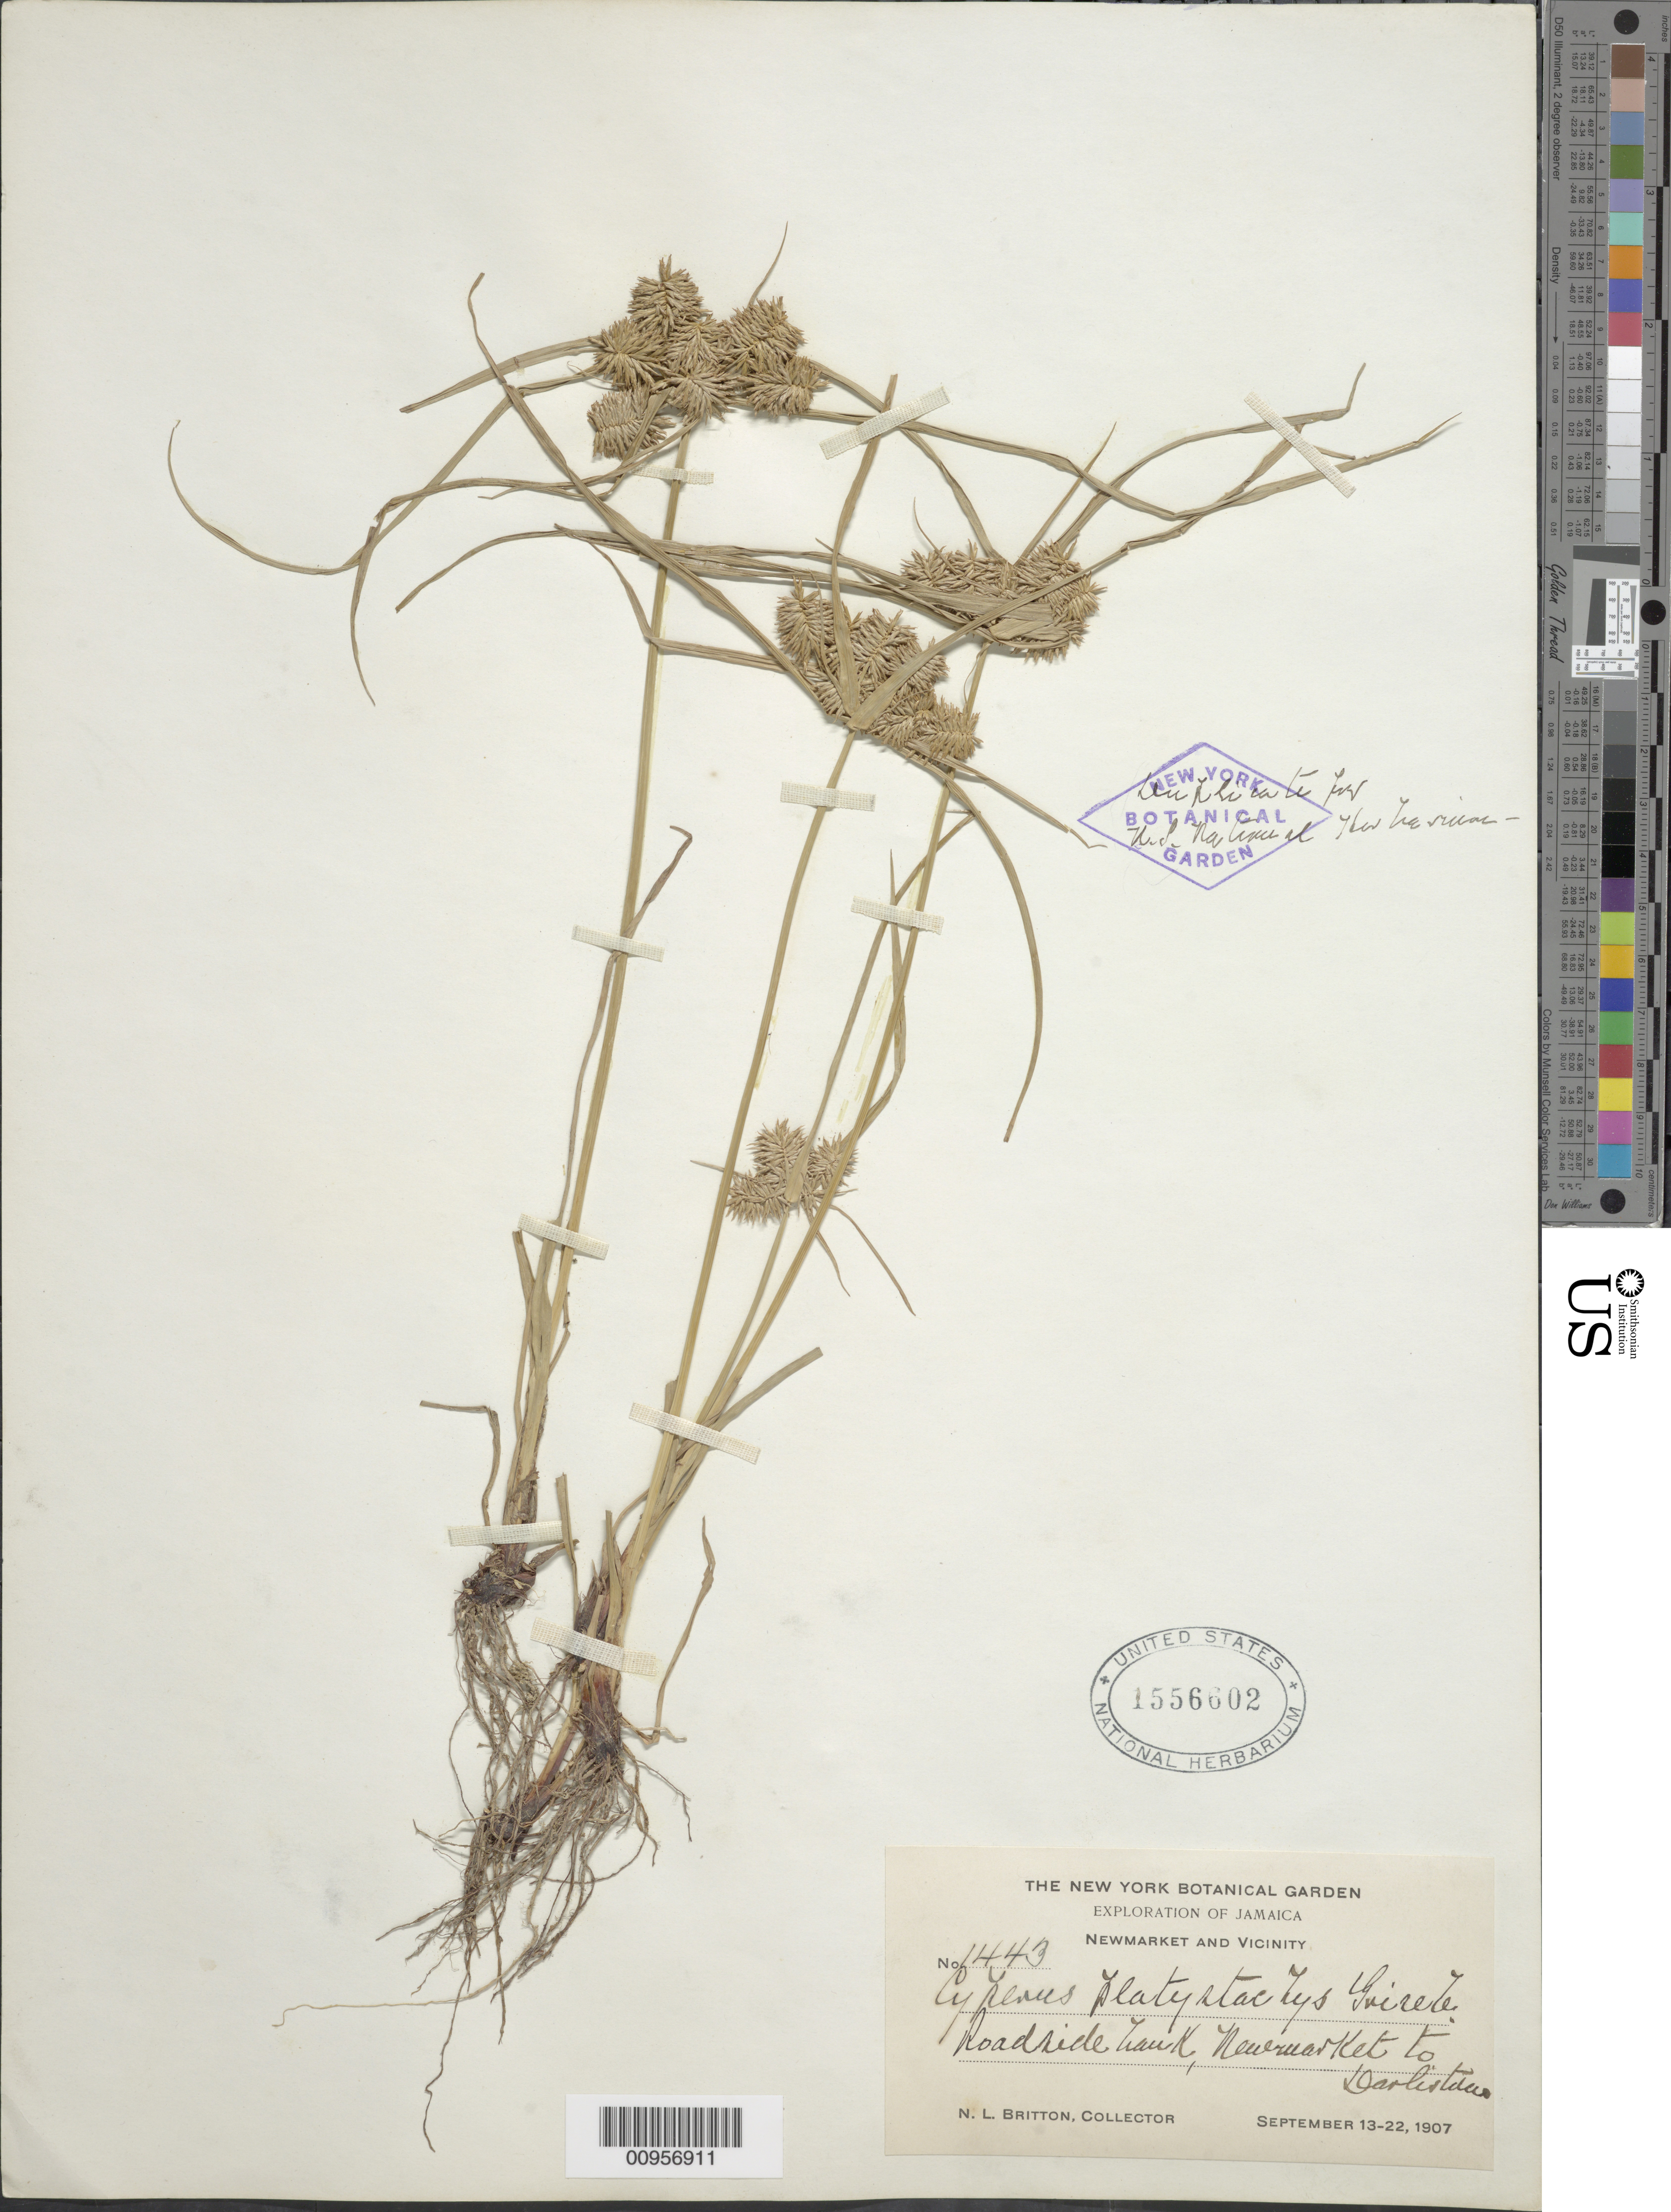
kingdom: Plantae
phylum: Tracheophyta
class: Liliopsida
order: Poales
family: Cyperaceae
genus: Cyperus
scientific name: Cyperus tenuis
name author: Sw.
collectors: N. Britton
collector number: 1443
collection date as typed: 13 Sep 1907 to 22 Sep 1907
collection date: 1907-09-13/1907-09-22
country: Jamaica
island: Jamaica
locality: Newmarket and vicinity, roadside bank, Newmarket to Darliston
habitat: Roadside bank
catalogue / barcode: US 1556602